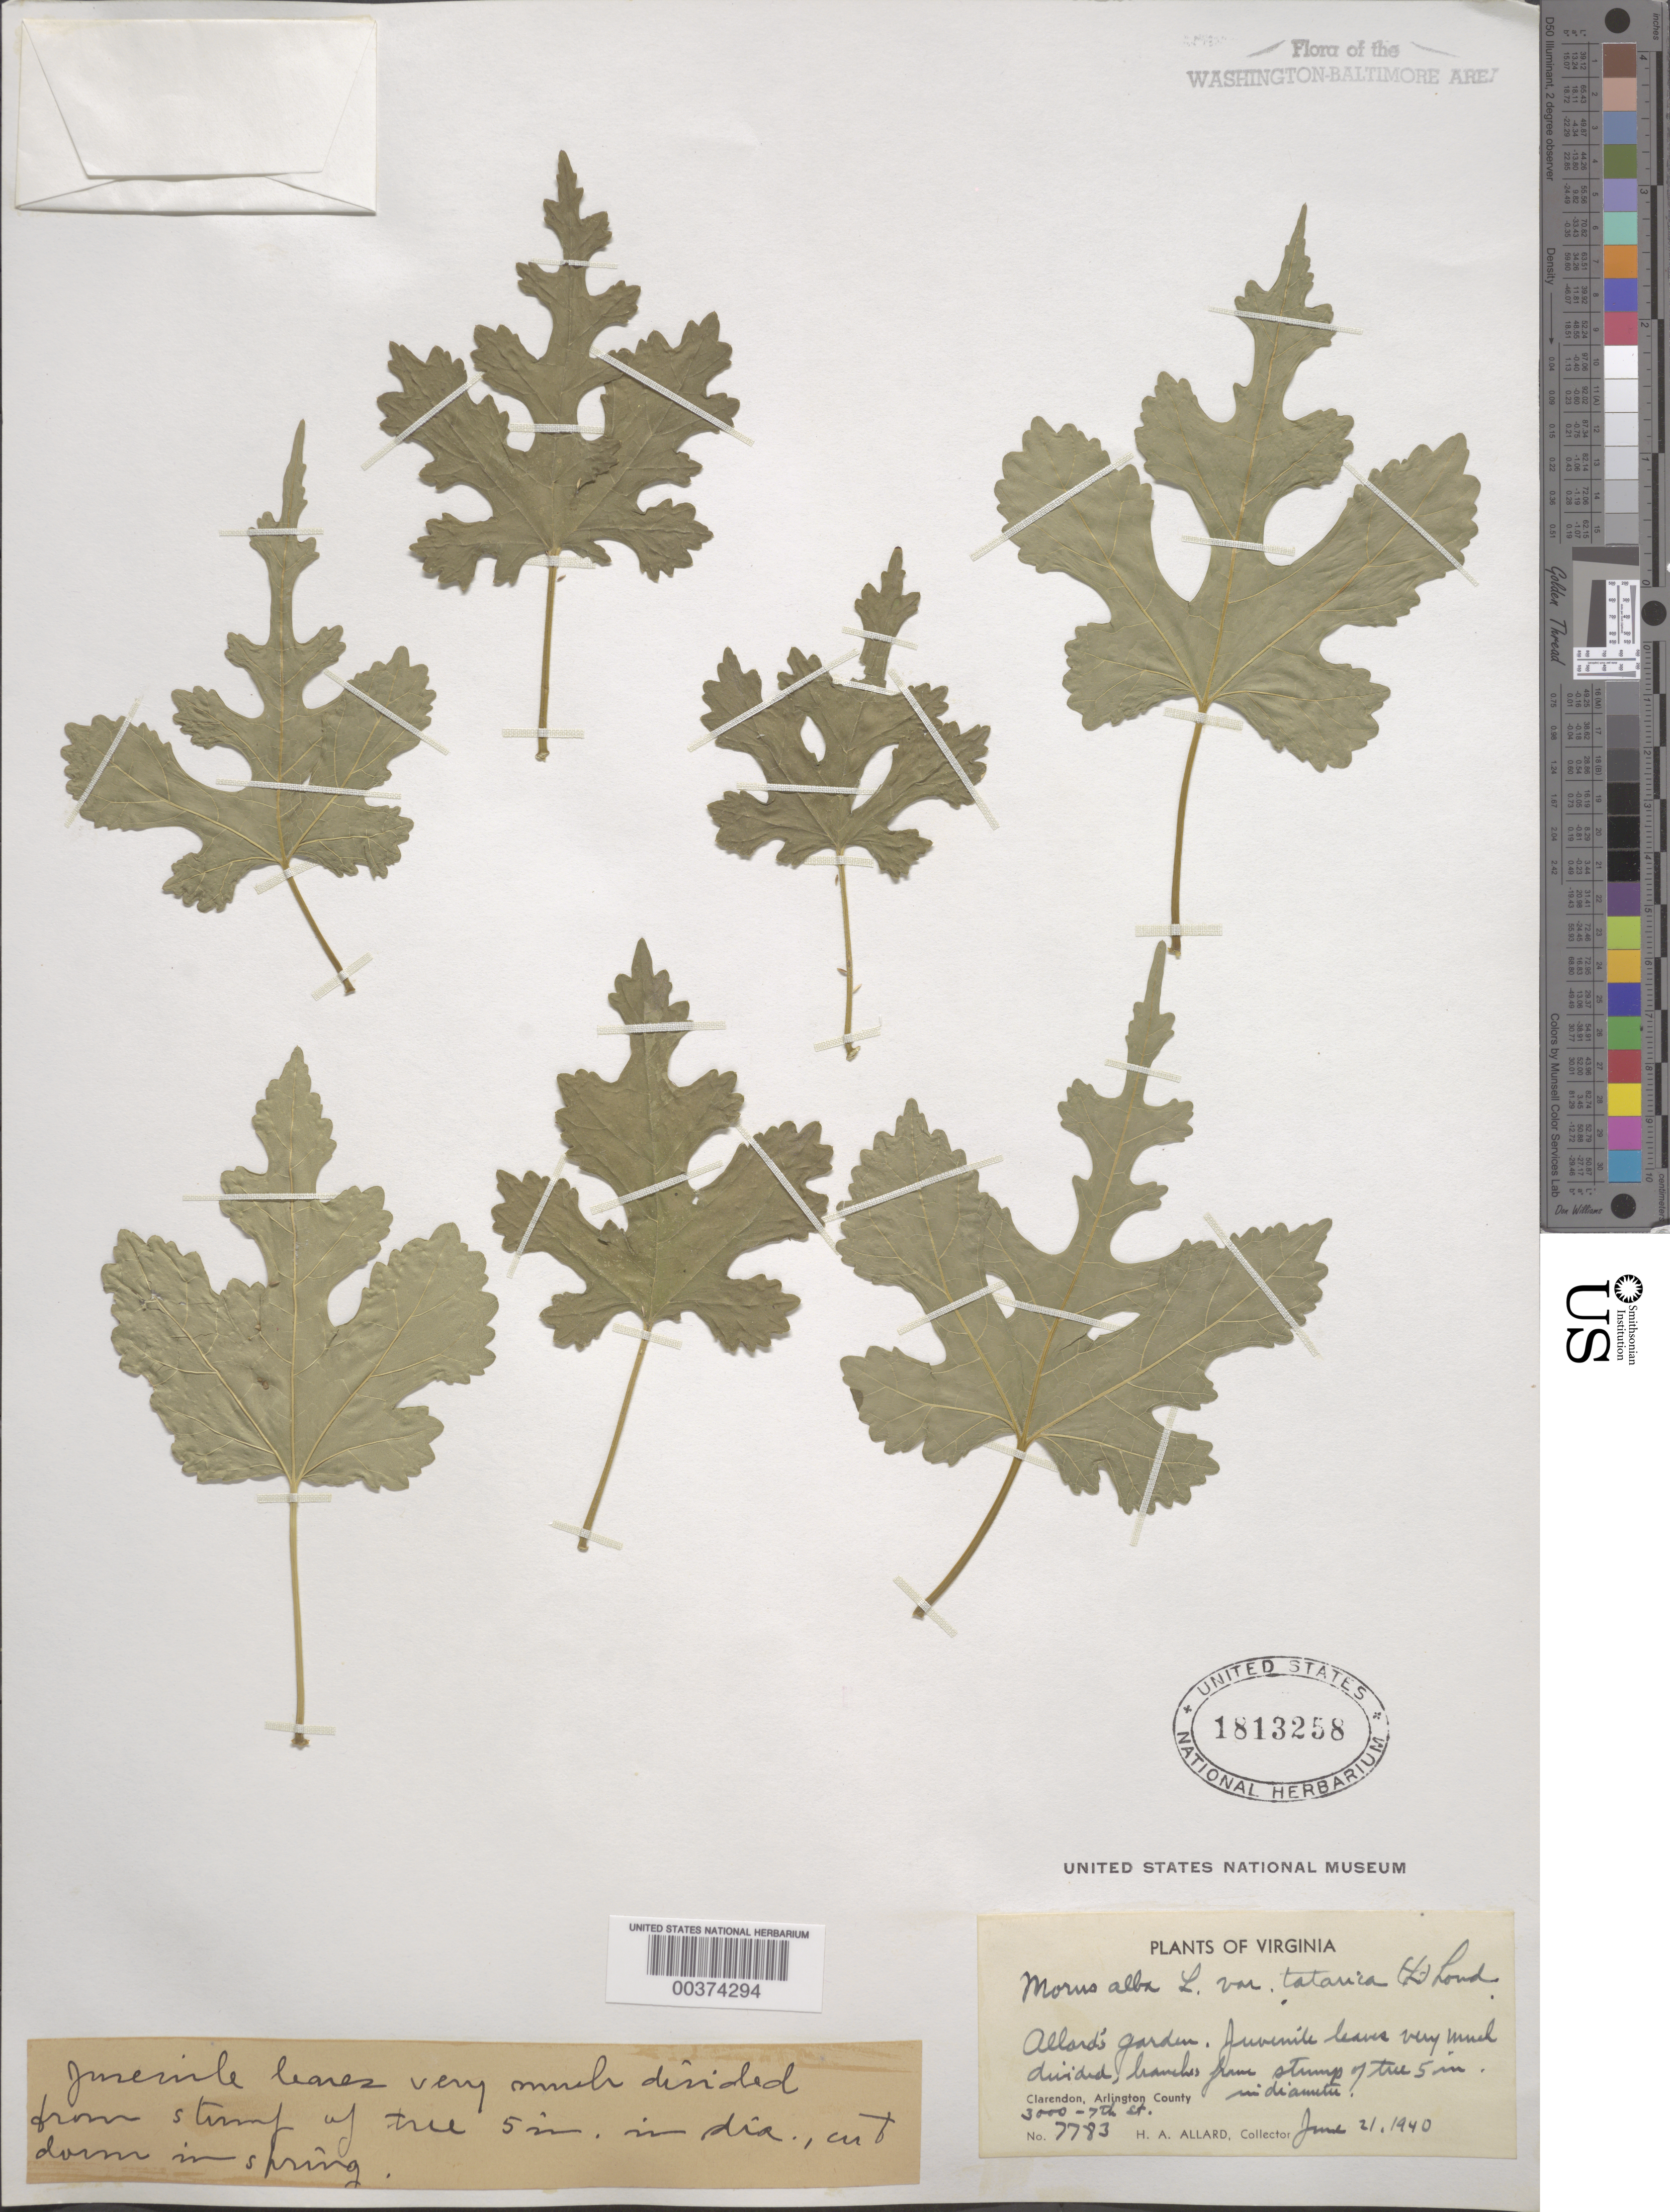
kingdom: Plantae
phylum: Tracheophyta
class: Magnoliopsida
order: Rosales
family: Moraceae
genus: Morus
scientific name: Morus alba var. tatarica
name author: (L.) Loudon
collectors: H. A. Allard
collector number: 7783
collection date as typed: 21 Jun 1940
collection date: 1940-06-21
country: United States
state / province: Virginia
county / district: Arlington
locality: Clarendon, Allards garden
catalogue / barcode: US 1813258